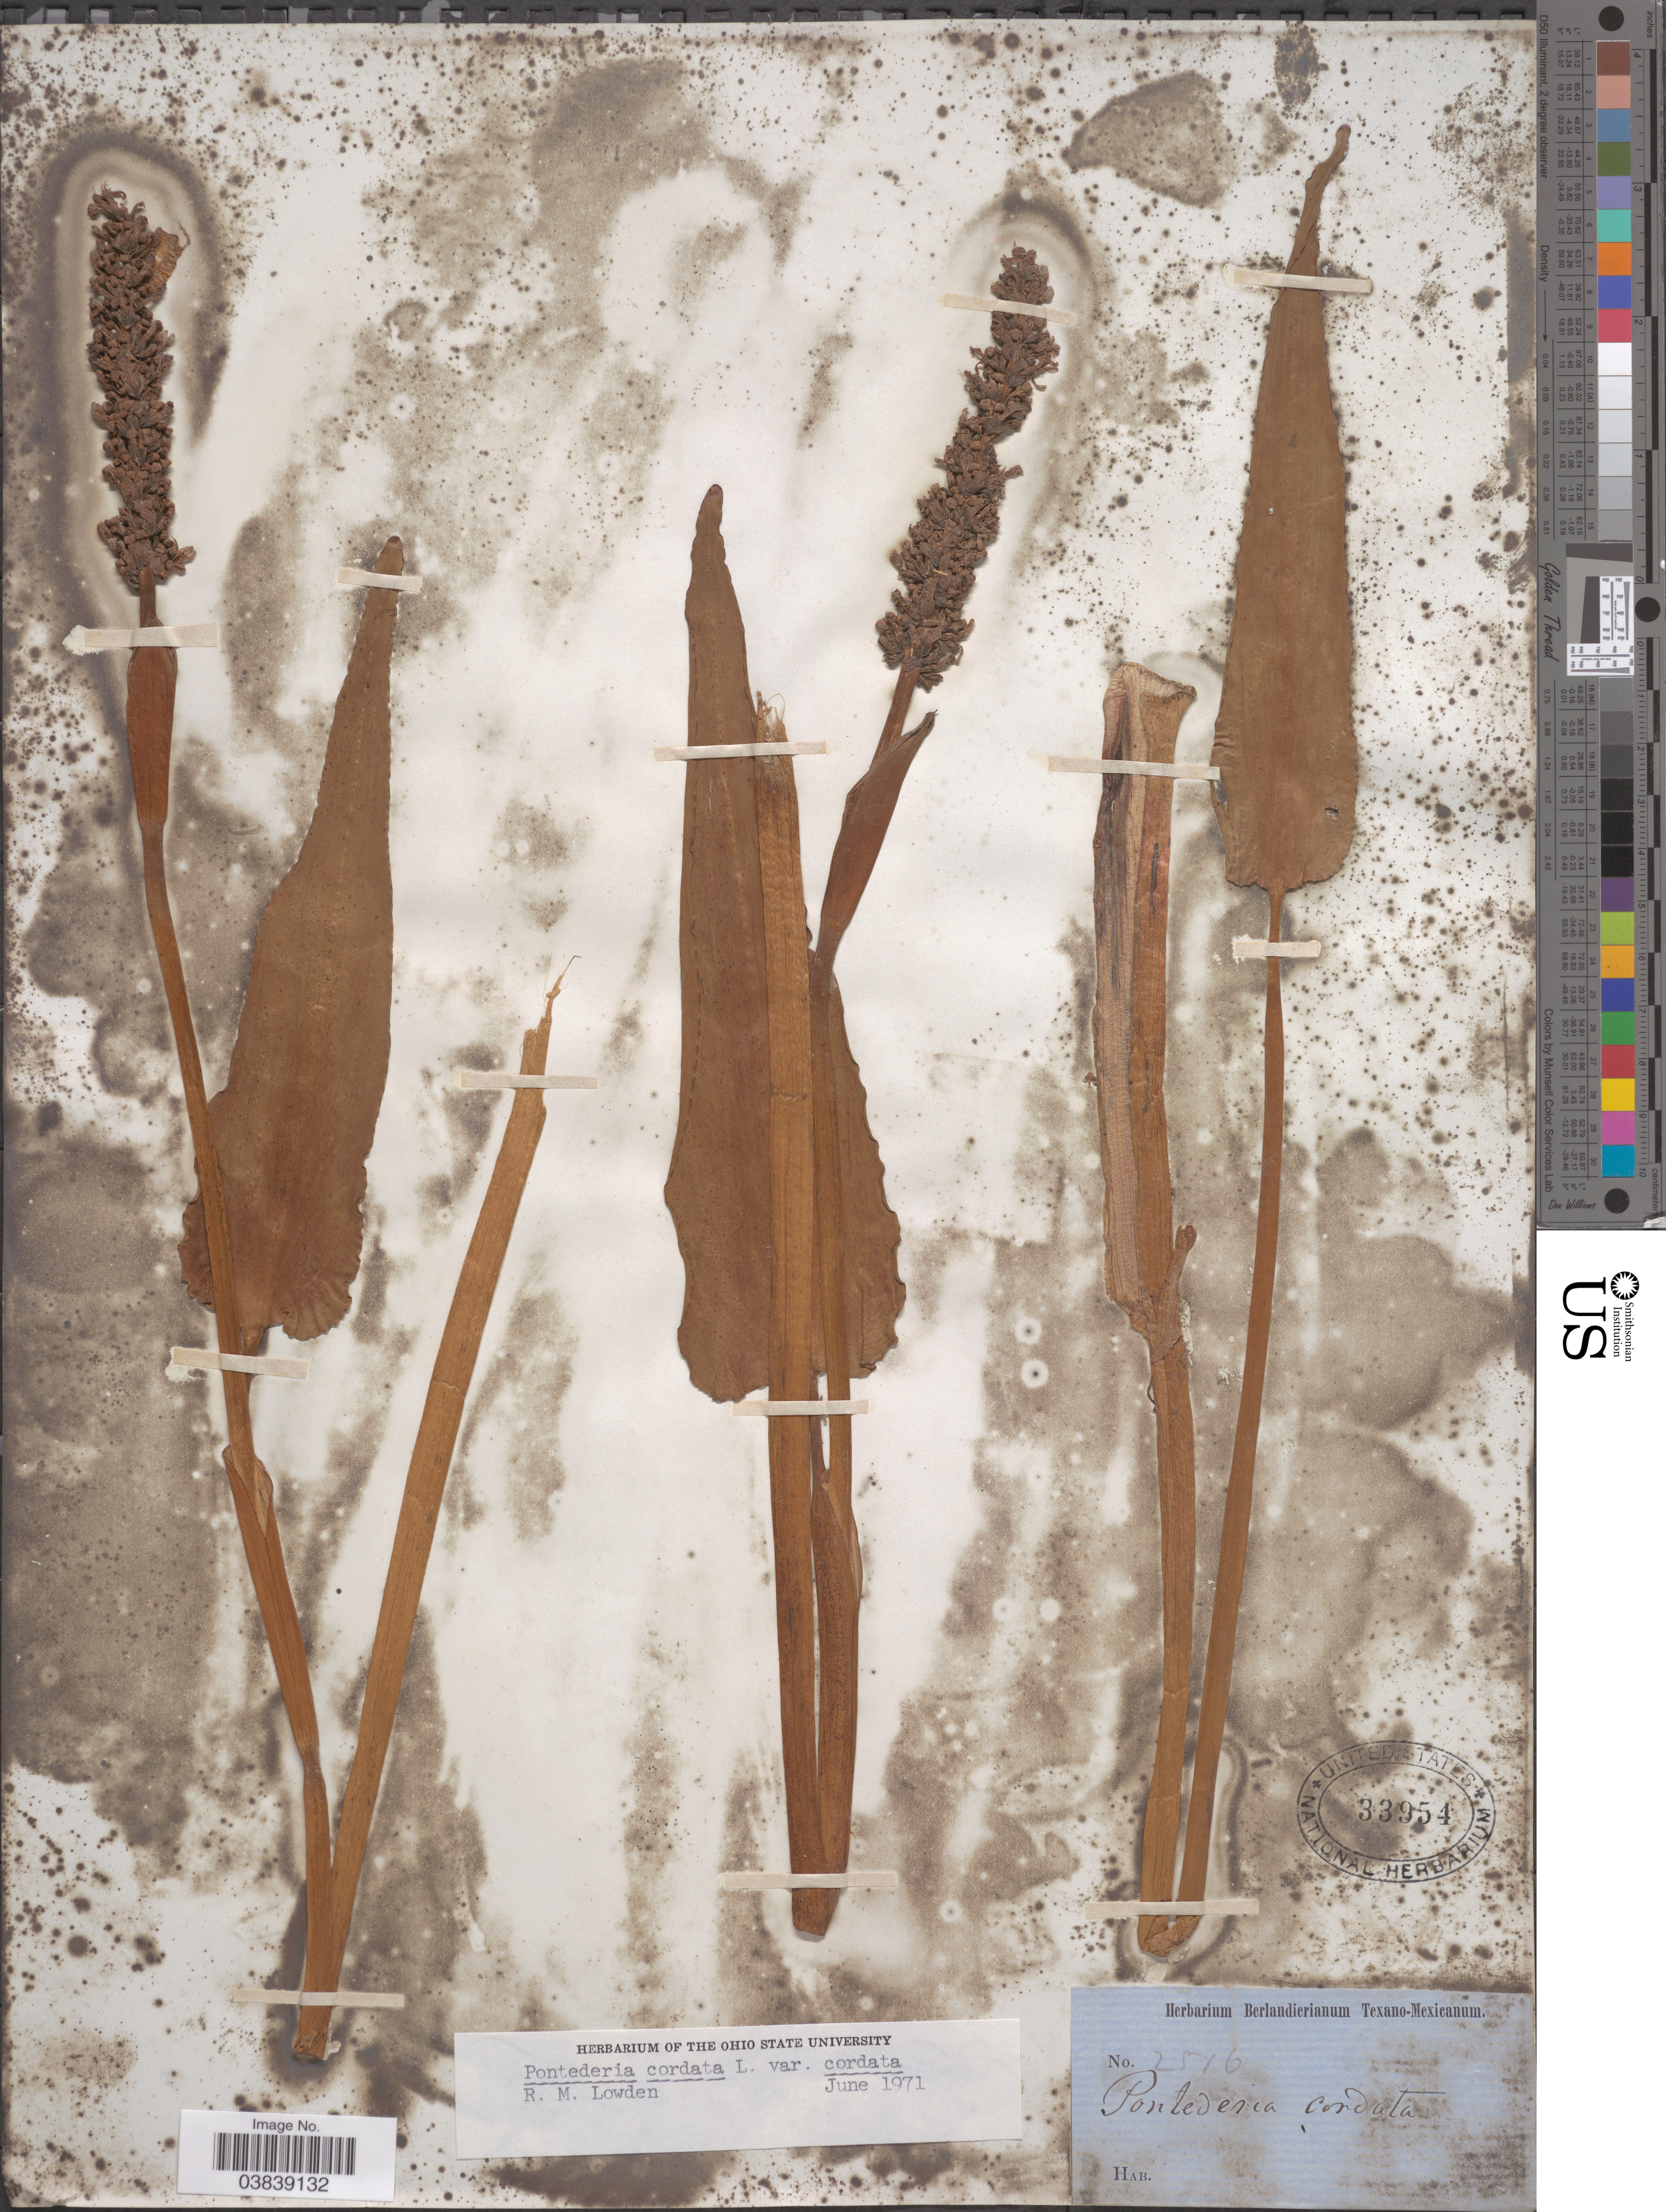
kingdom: Plantae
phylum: Tracheophyta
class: Liliopsida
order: Commelinales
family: Pontederiaceae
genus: Pontederia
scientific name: Pontederia cordata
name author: L.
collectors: ex Herb. Berlandierianum Texano-Mexicanum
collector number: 2516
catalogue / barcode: US 33954